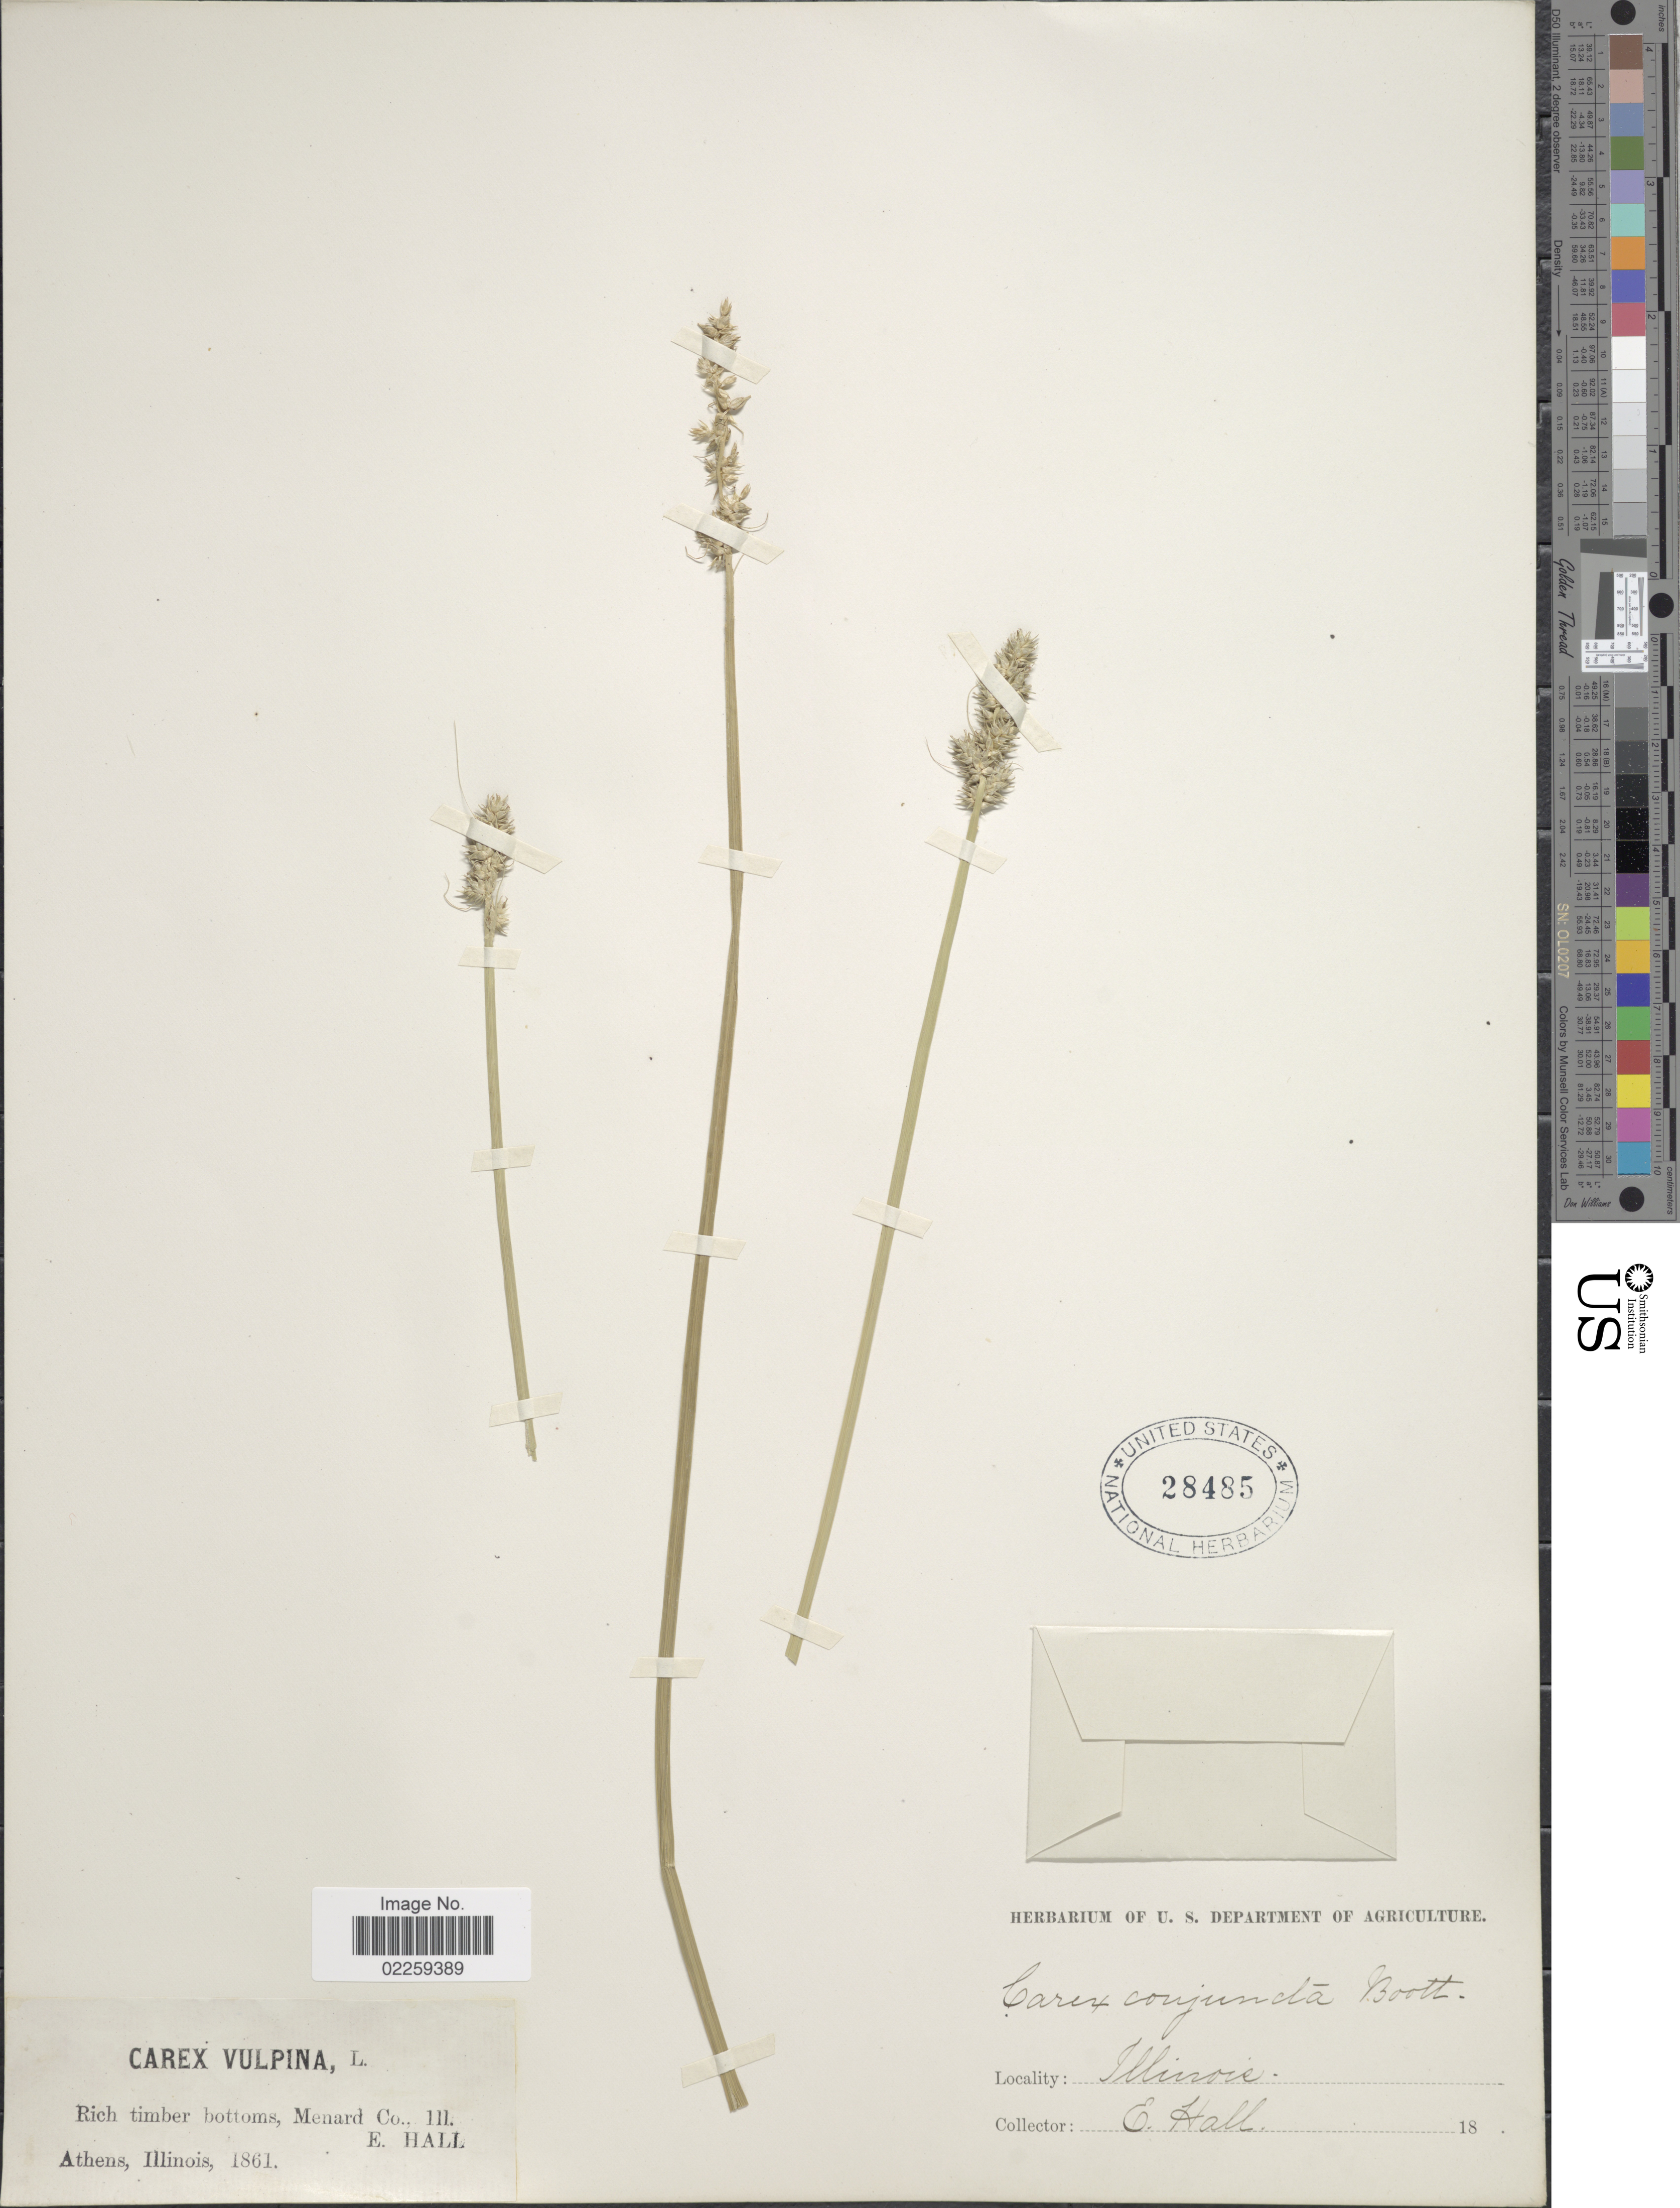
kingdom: Plantae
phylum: Tracheophyta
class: Liliopsida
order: Poales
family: Cyperaceae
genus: Carex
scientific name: Carex conjuncta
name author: Boott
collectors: E. Hall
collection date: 1861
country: United States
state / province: Illinois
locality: Menard Co.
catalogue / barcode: US 28485